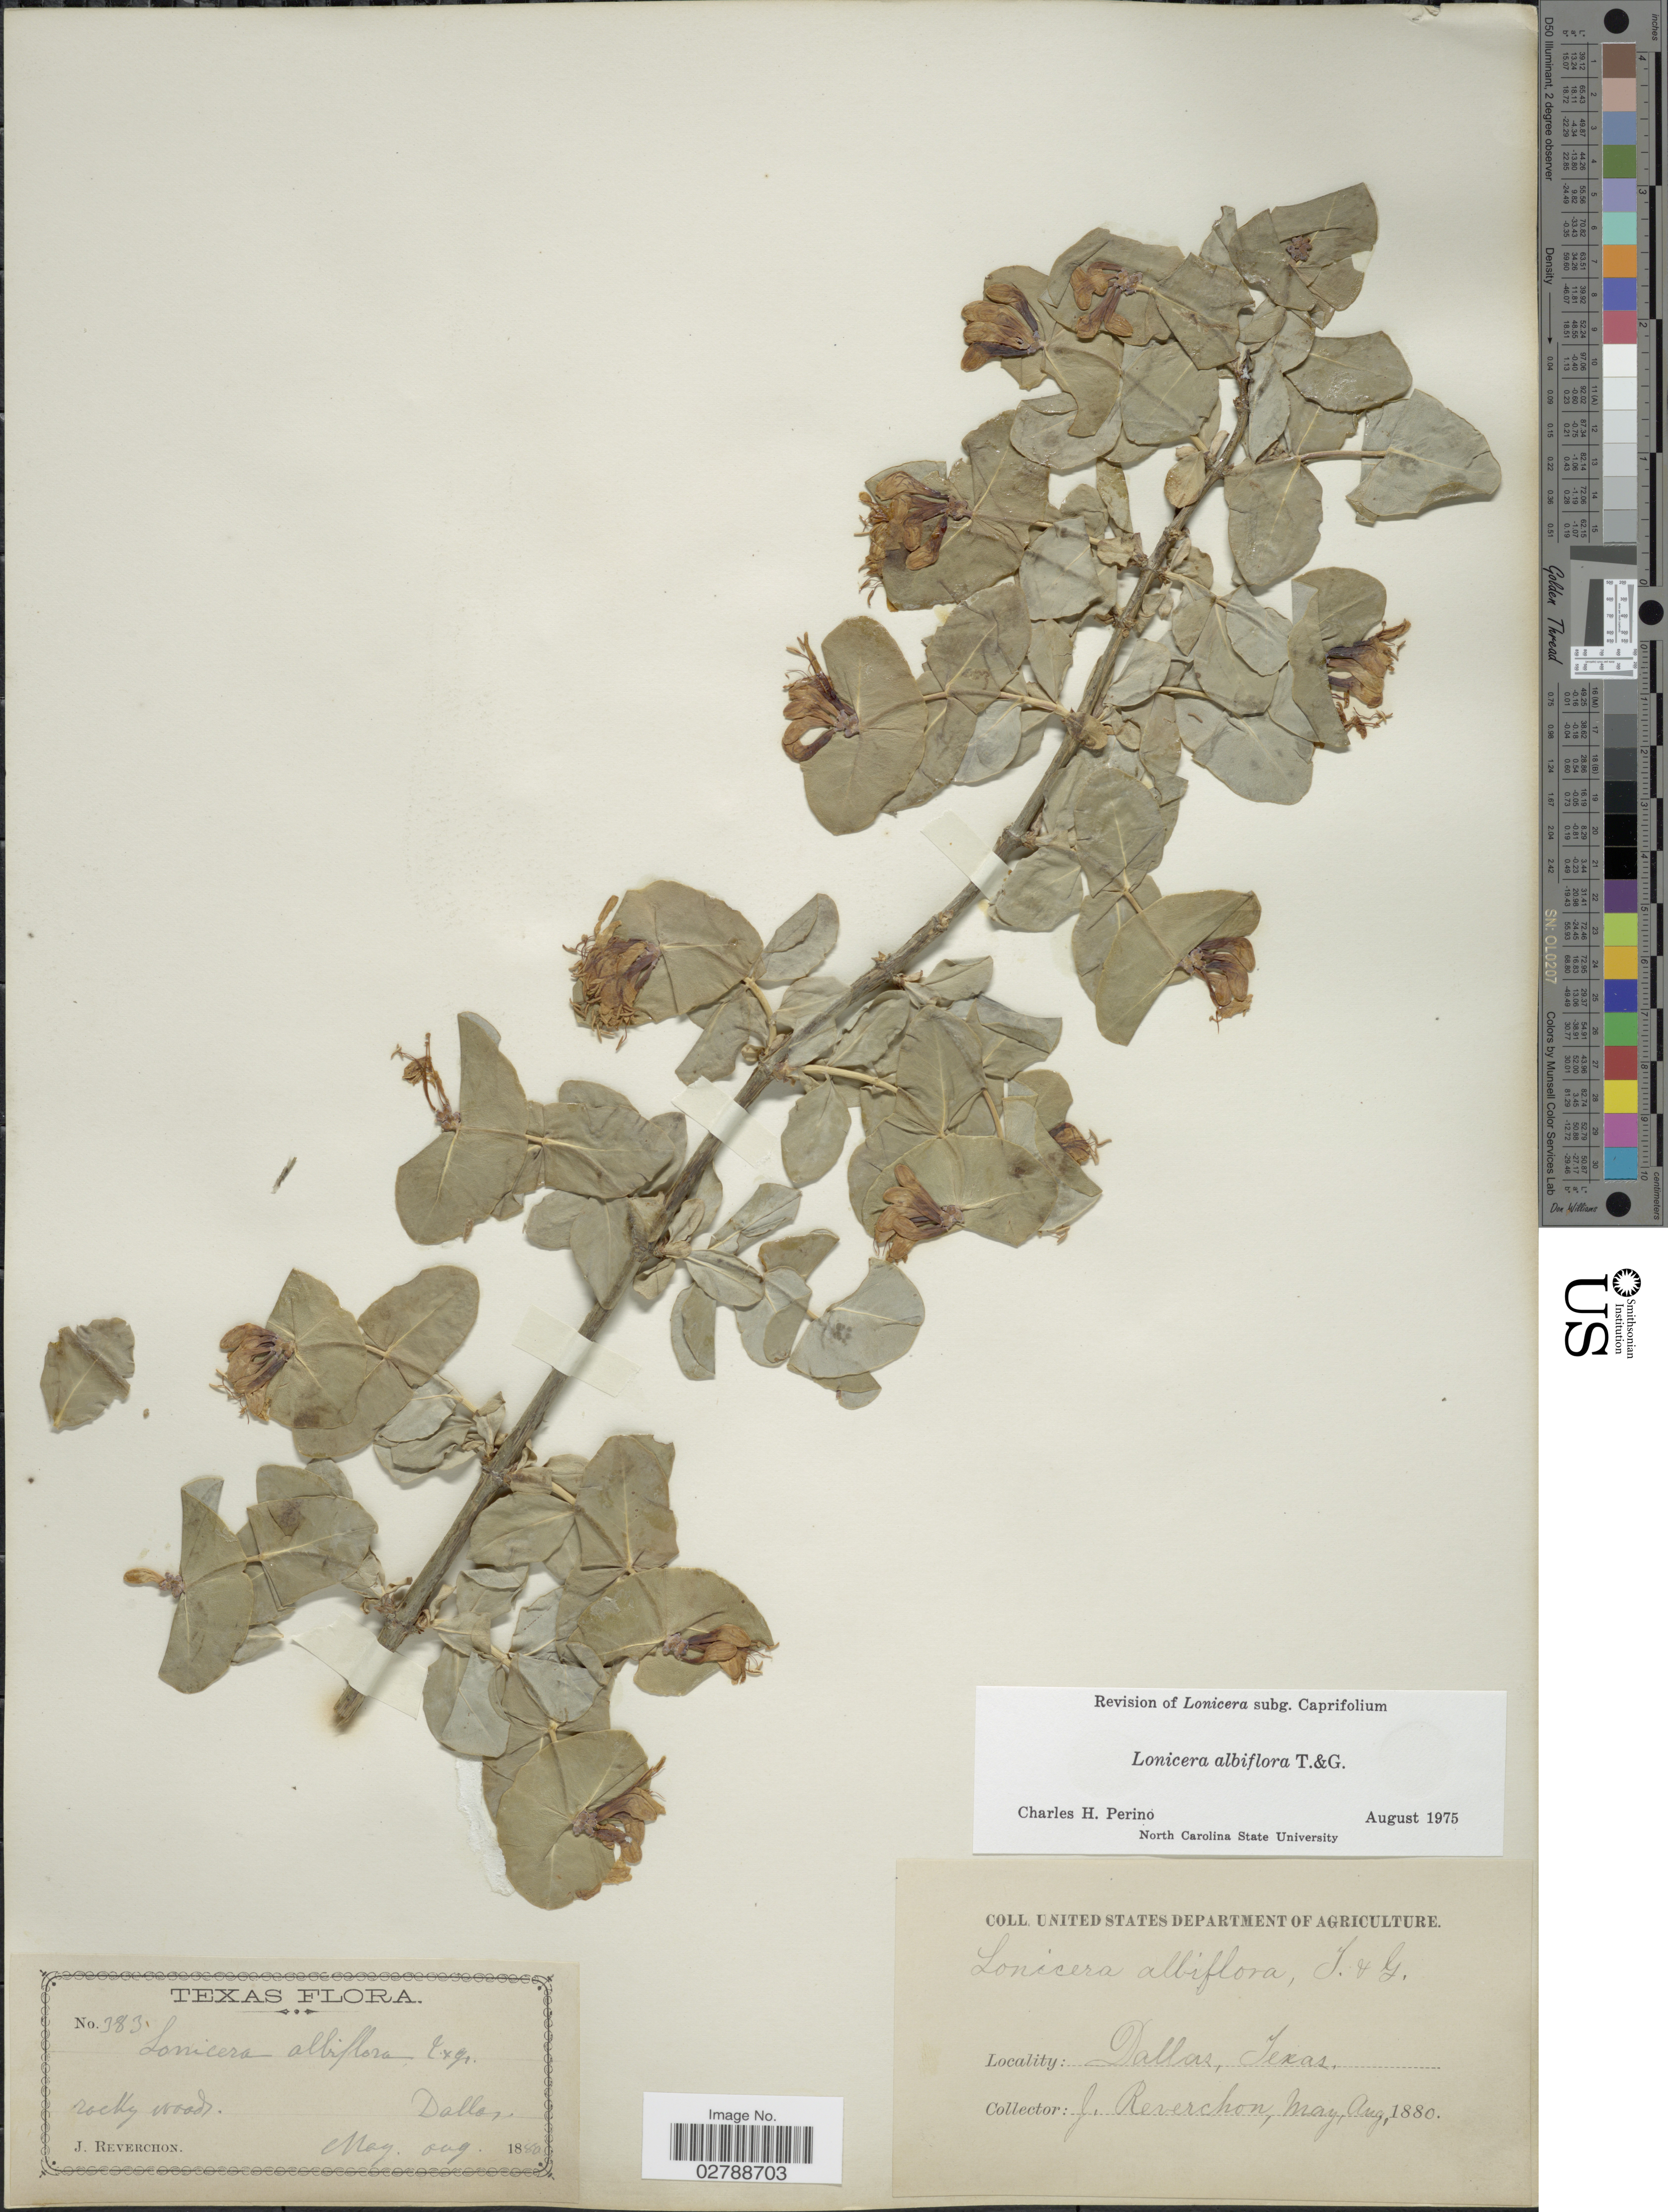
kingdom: Plantae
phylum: Tracheophyta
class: Magnoliopsida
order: Dipsacales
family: Caprifoliaceae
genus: Lonicera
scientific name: Lonicera albiflora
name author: Torr. & A. Gray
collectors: J. Reverchon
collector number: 383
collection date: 1880-05/1880-08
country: United States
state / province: Texas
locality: Dallas.